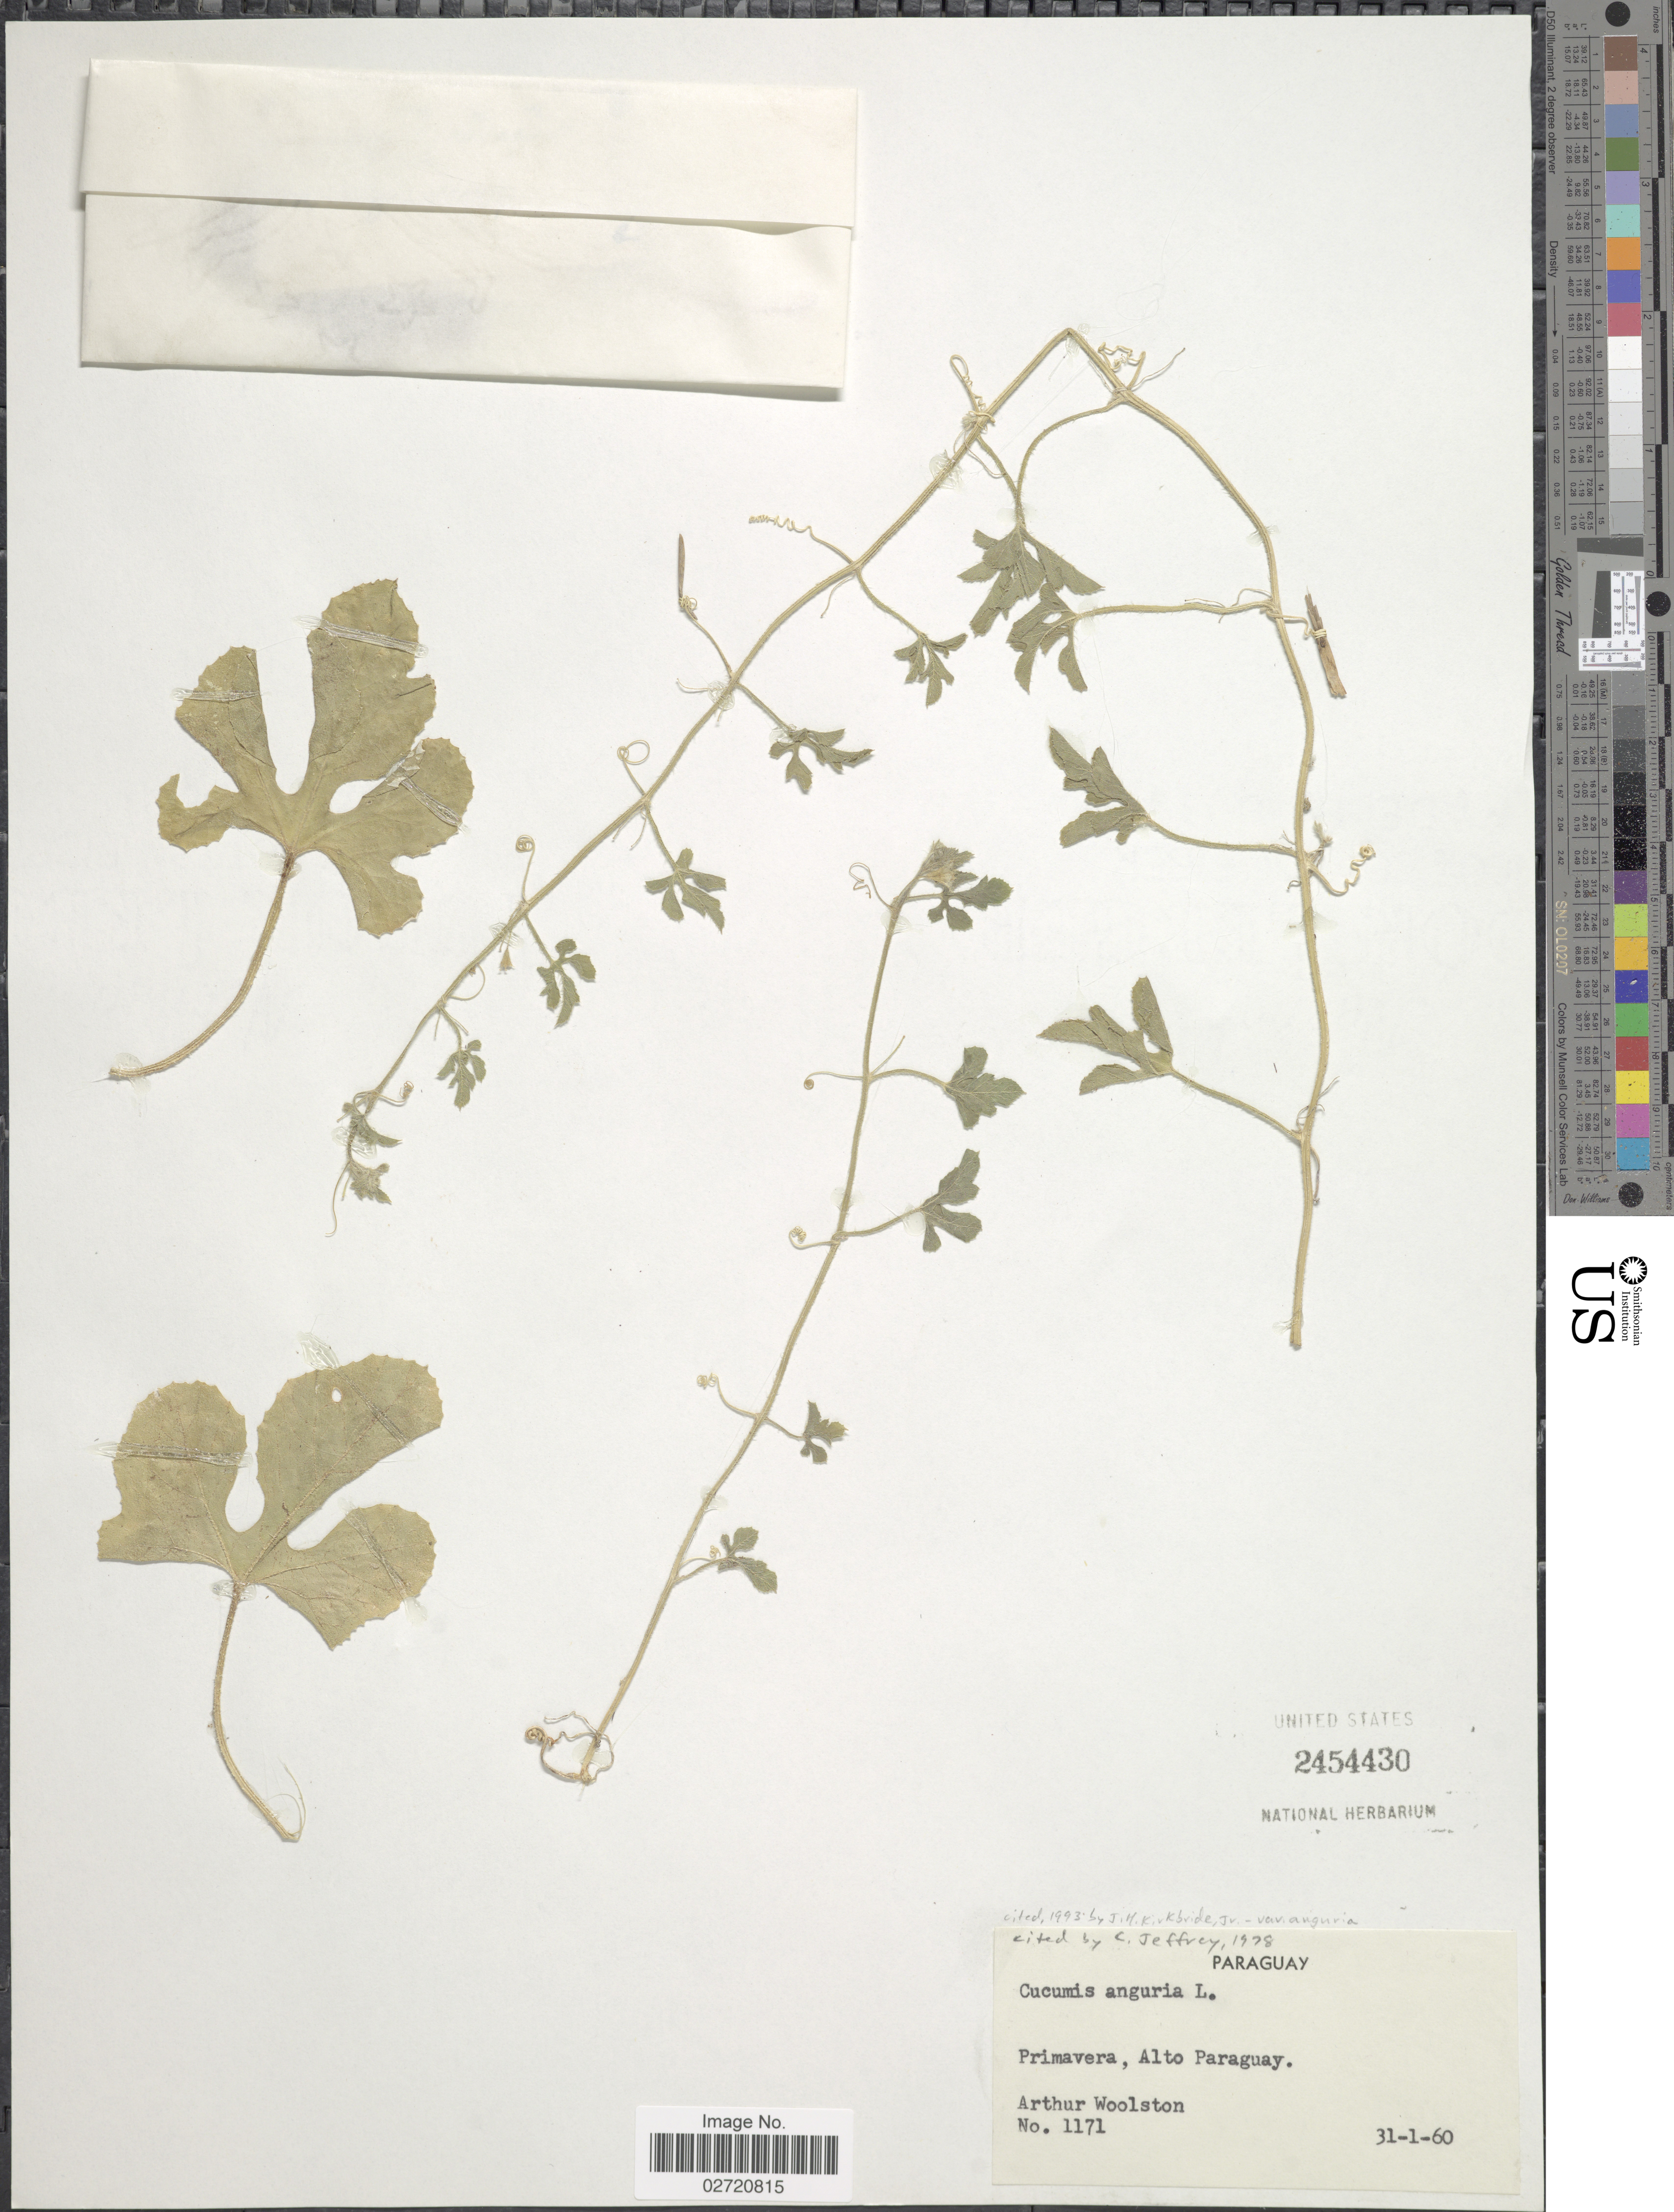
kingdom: Plantae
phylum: Tracheophyta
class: Magnoliopsida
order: Cucurbitales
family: Cucurbitaceae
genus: Cucumis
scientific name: Cucumis anguria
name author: L.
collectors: A. L. Woolston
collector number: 1171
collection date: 1960-01-31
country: Paraguay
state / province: Alto Paraguay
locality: Primavera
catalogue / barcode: US 2454430